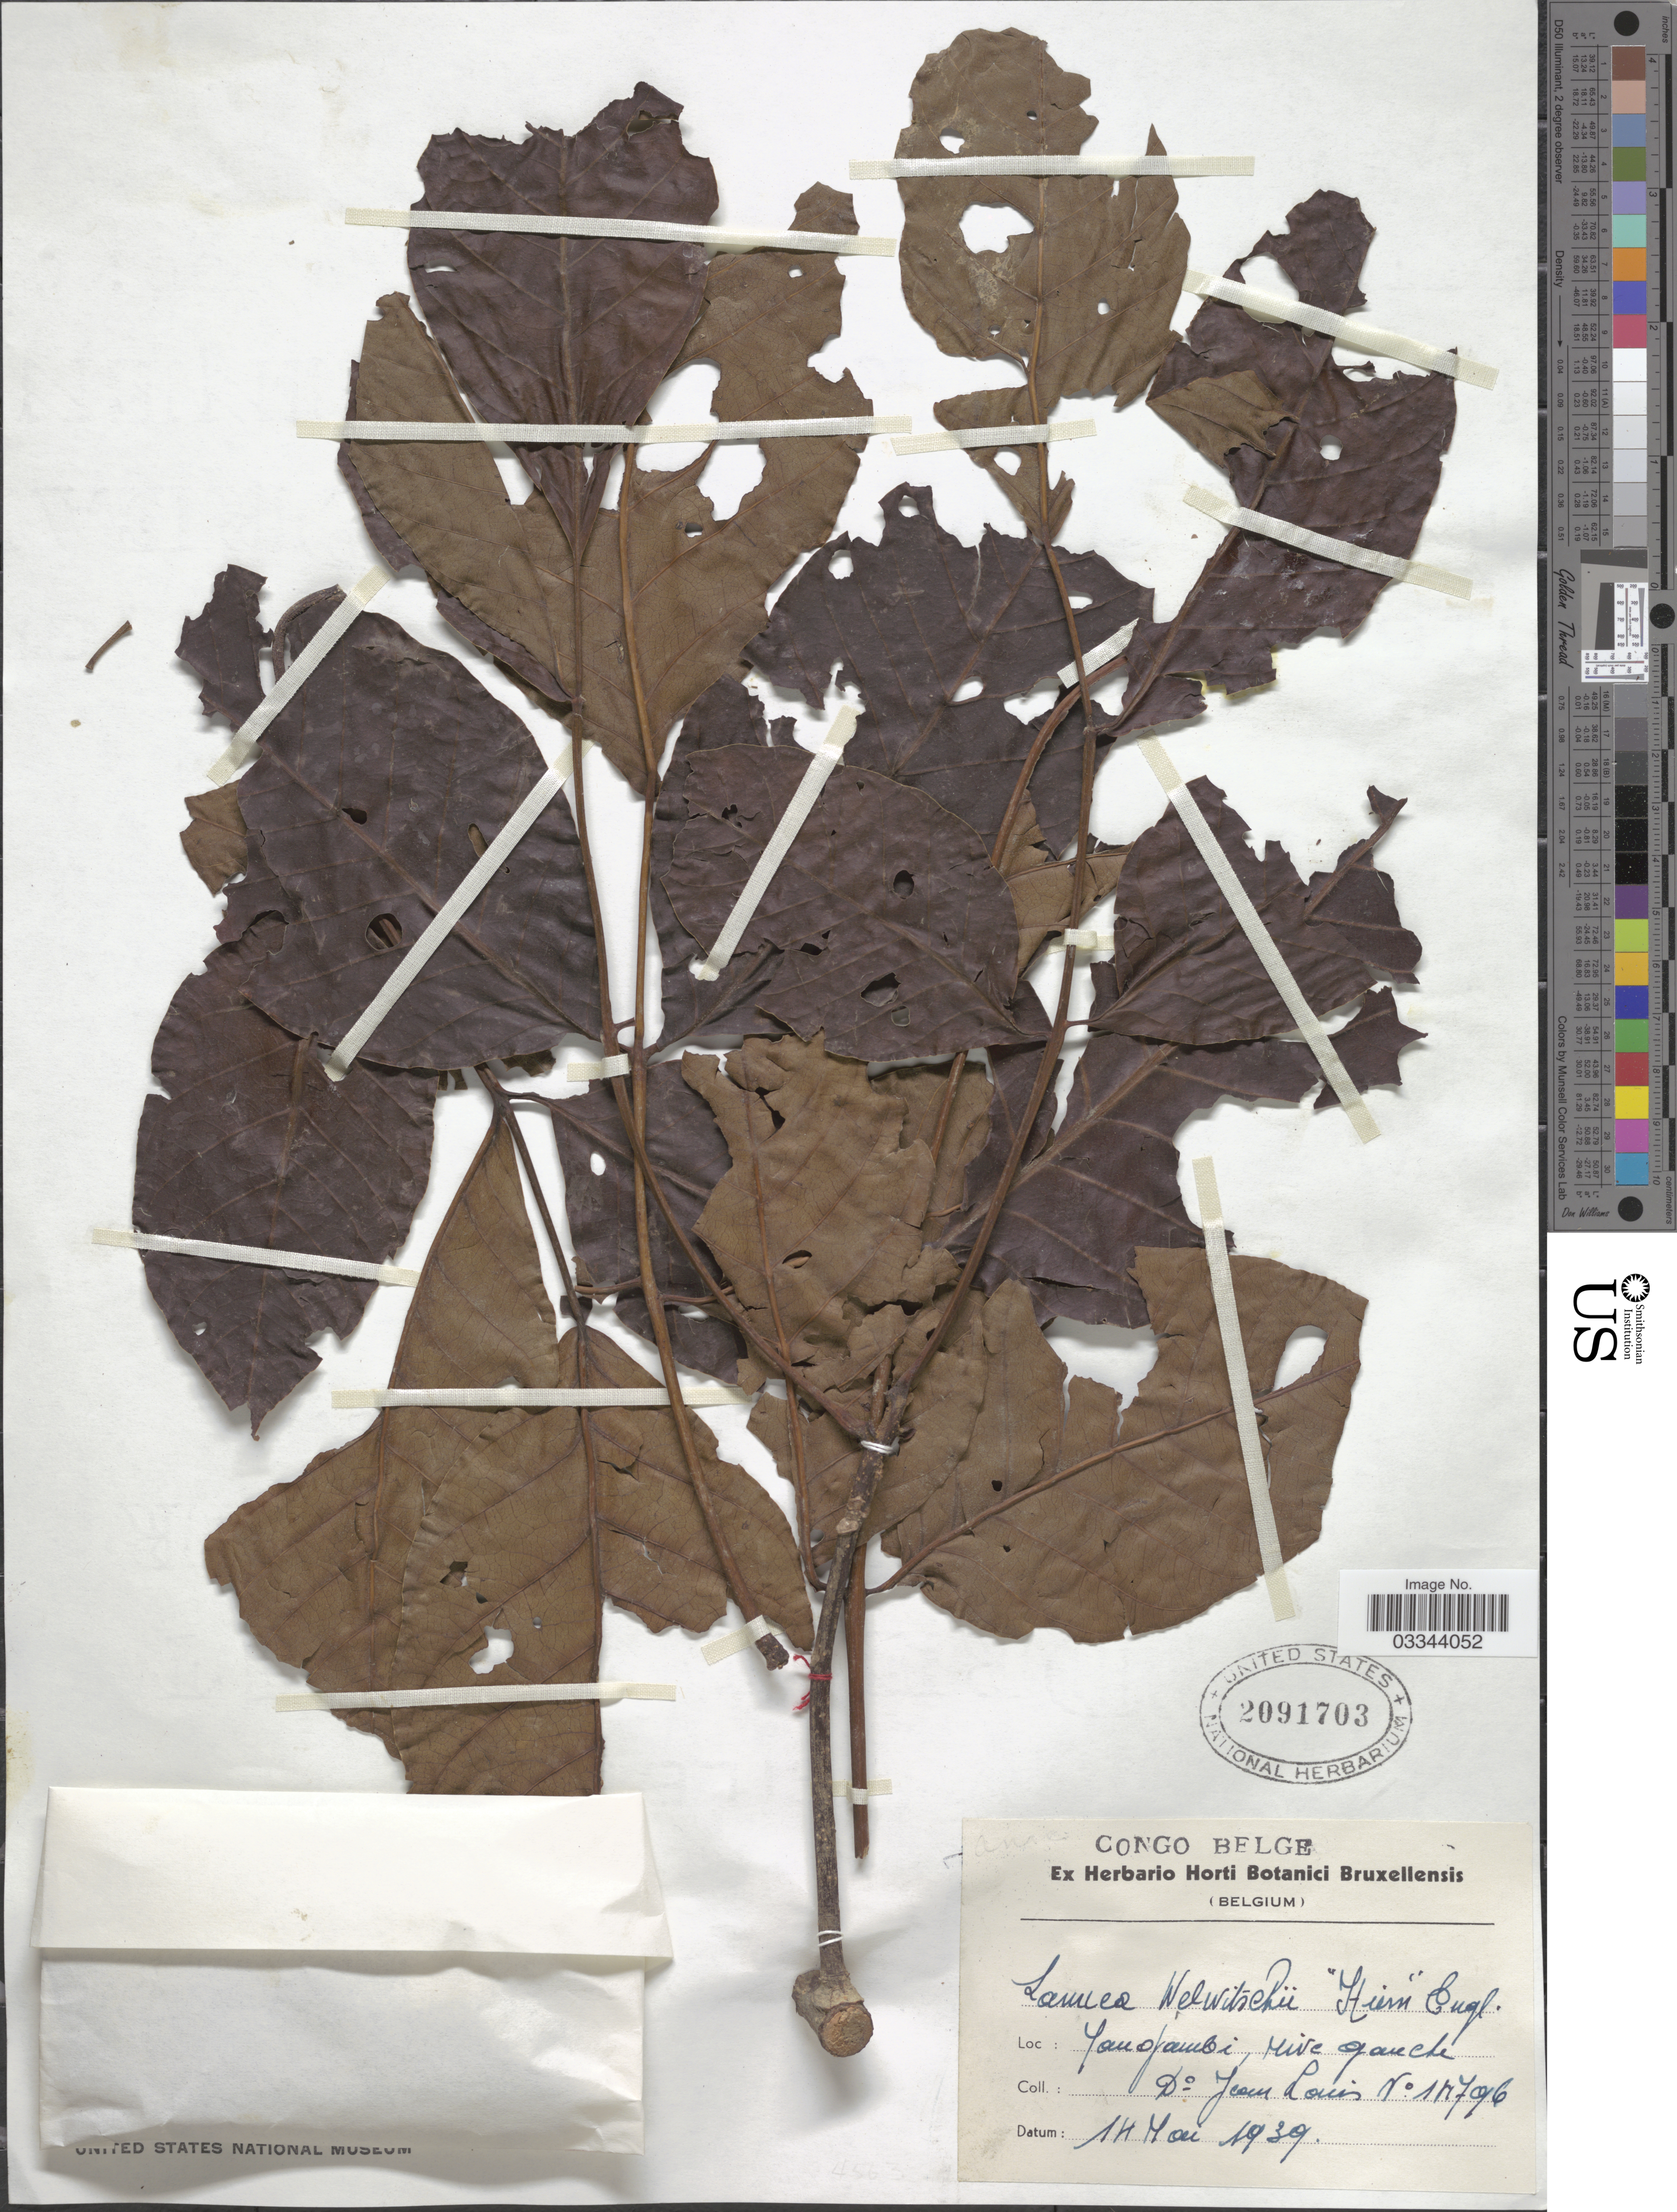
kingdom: Plantae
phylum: Tracheophyta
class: Magnoliopsida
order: Sapindales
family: Anacardiaceae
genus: Lannea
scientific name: Lannea welwitschii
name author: (Hiern) Engl.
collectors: J. Louis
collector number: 11796*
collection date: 1939-05-14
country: Congo, Democratic Republic of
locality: Congo Belge. Yangambi, rive gauche.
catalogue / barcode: US 2091703